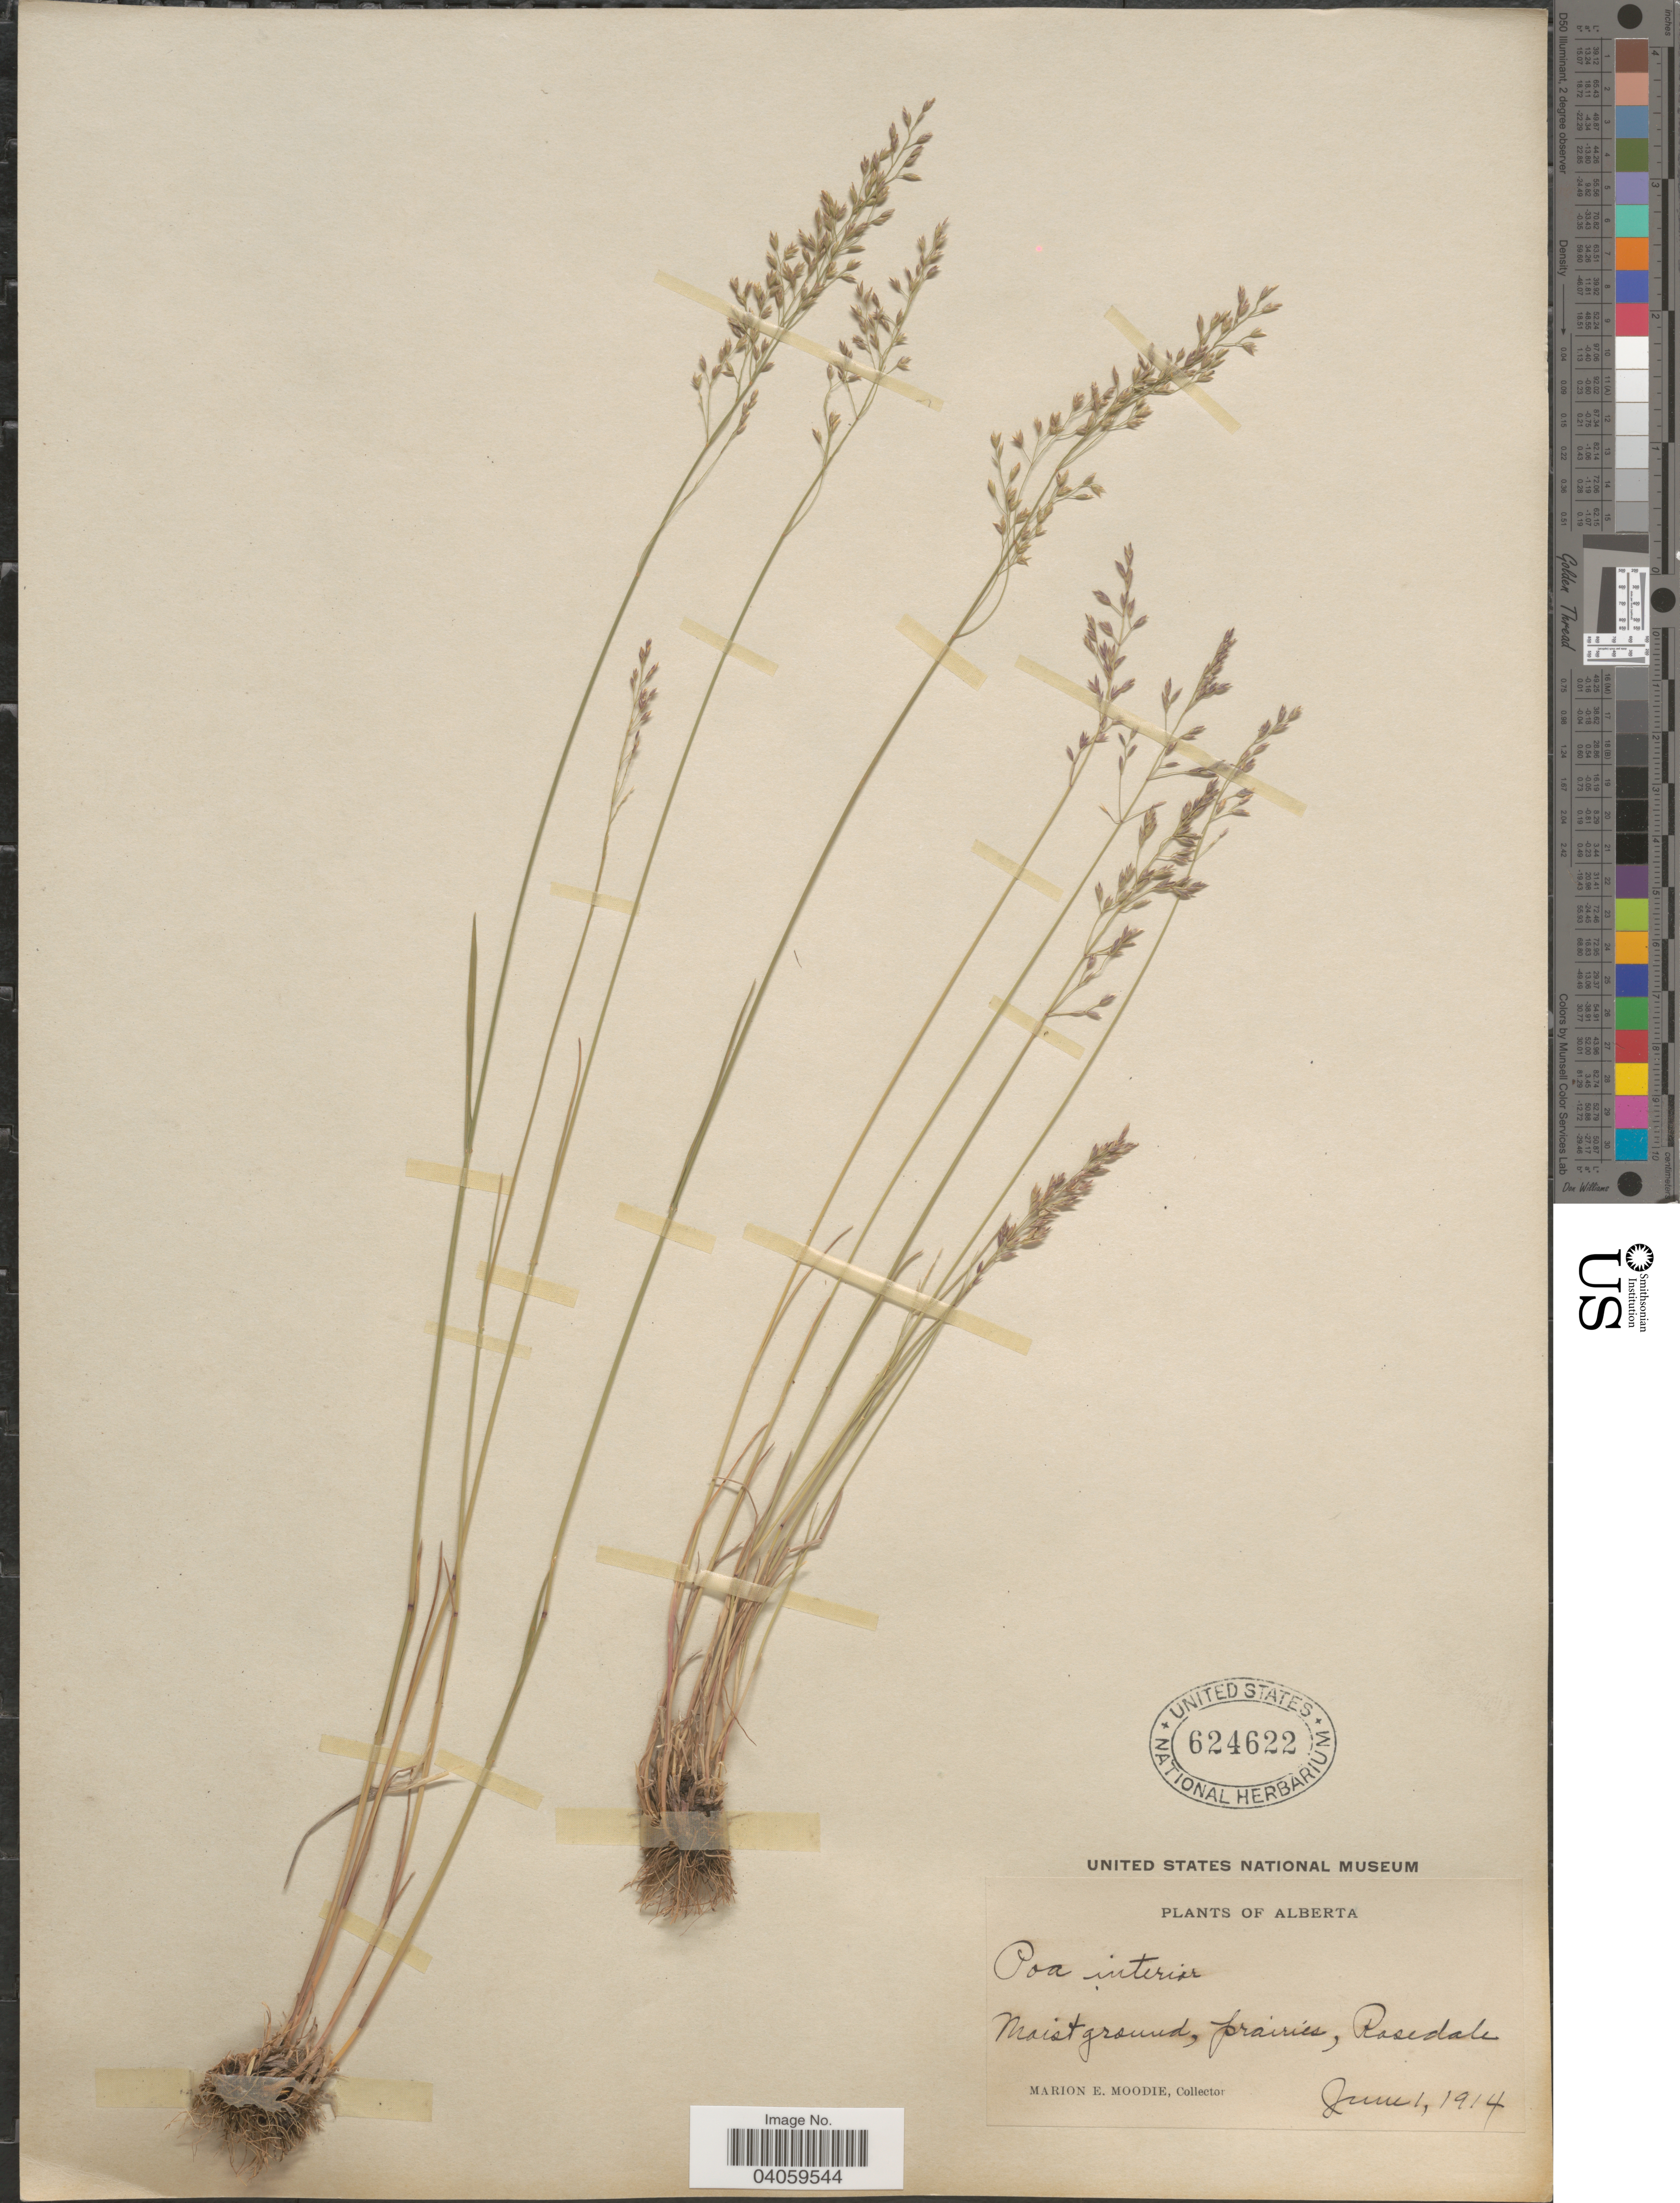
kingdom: Plantae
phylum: Tracheophyta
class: Liliopsida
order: Poales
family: Poaceae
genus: Poa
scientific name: Poa interior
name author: Rydb.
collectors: M. E. Moodie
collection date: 1914-06-01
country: Canada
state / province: Alberta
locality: Prairie, Rosedale.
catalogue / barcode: US 624622